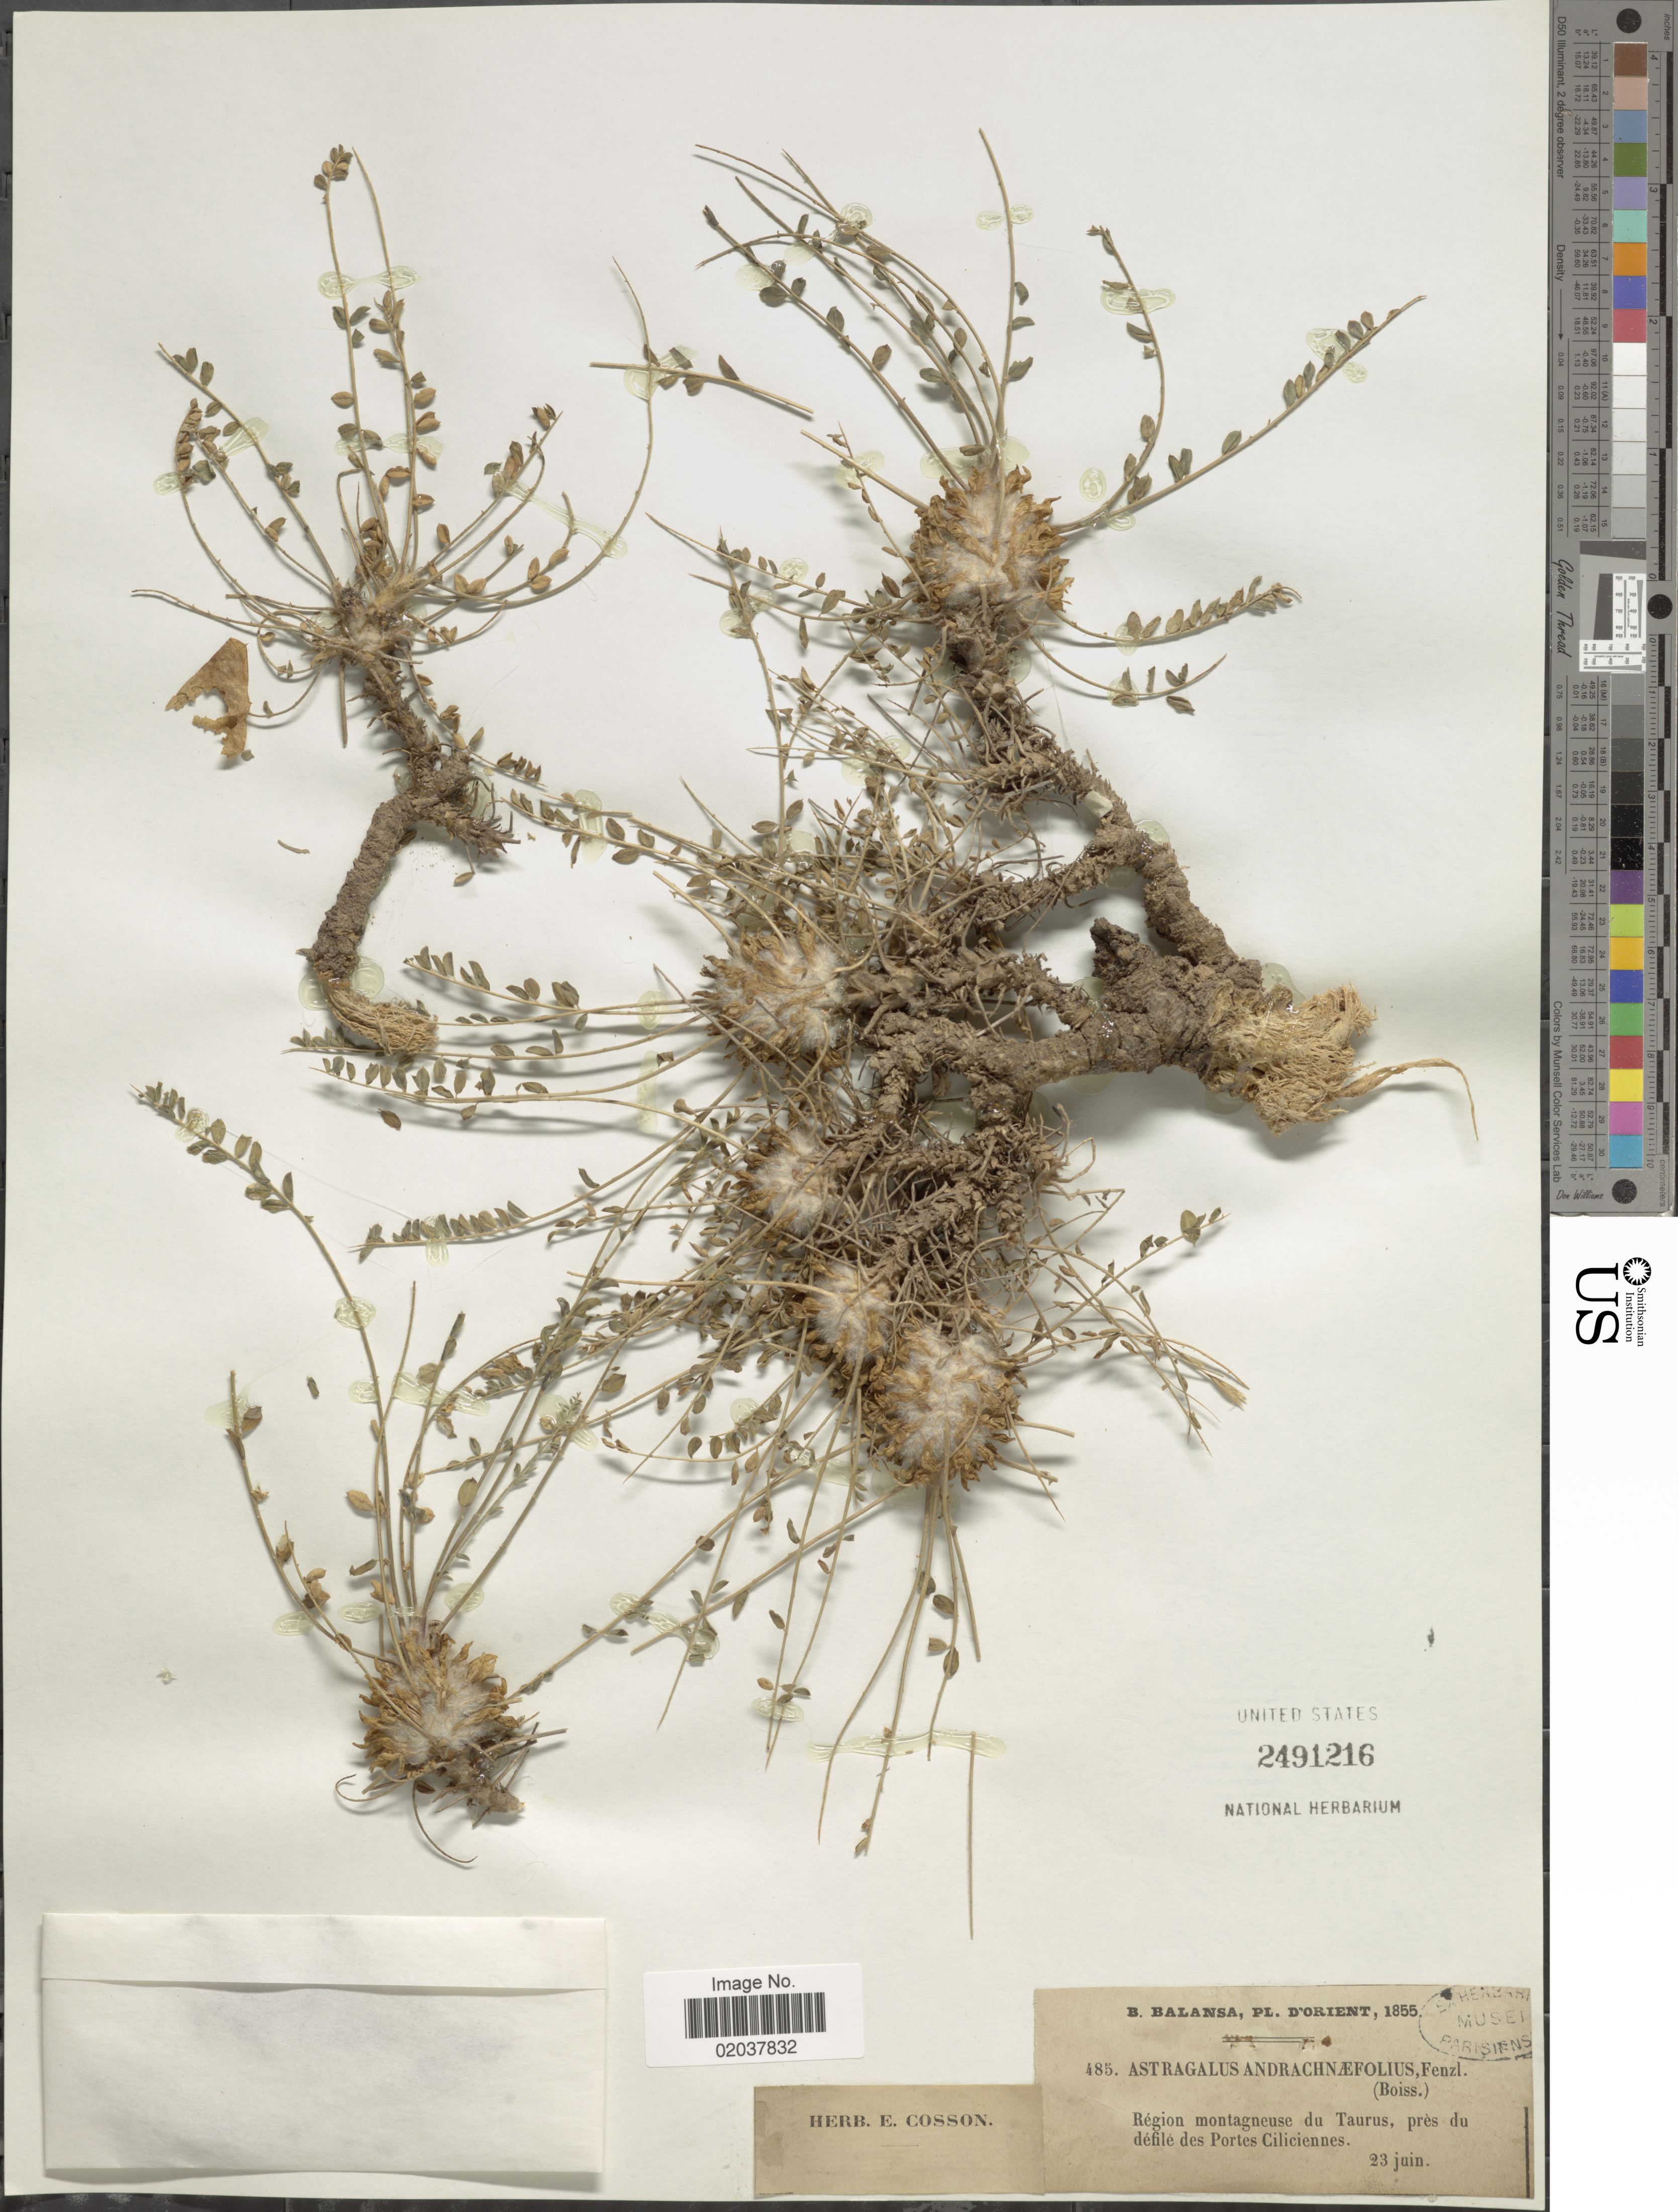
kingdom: Plantae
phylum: Tracheophyta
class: Magnoliopsida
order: Fabales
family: Fabaceae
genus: Astragalus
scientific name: Astragalus cephalotes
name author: Banks & Sol.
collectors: B. Balansa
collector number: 485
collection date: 1855-06-23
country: Turkey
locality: Orient, region montagneuse du Taurus, pres du defile des Portes Ciliciennes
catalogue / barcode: US 2491216